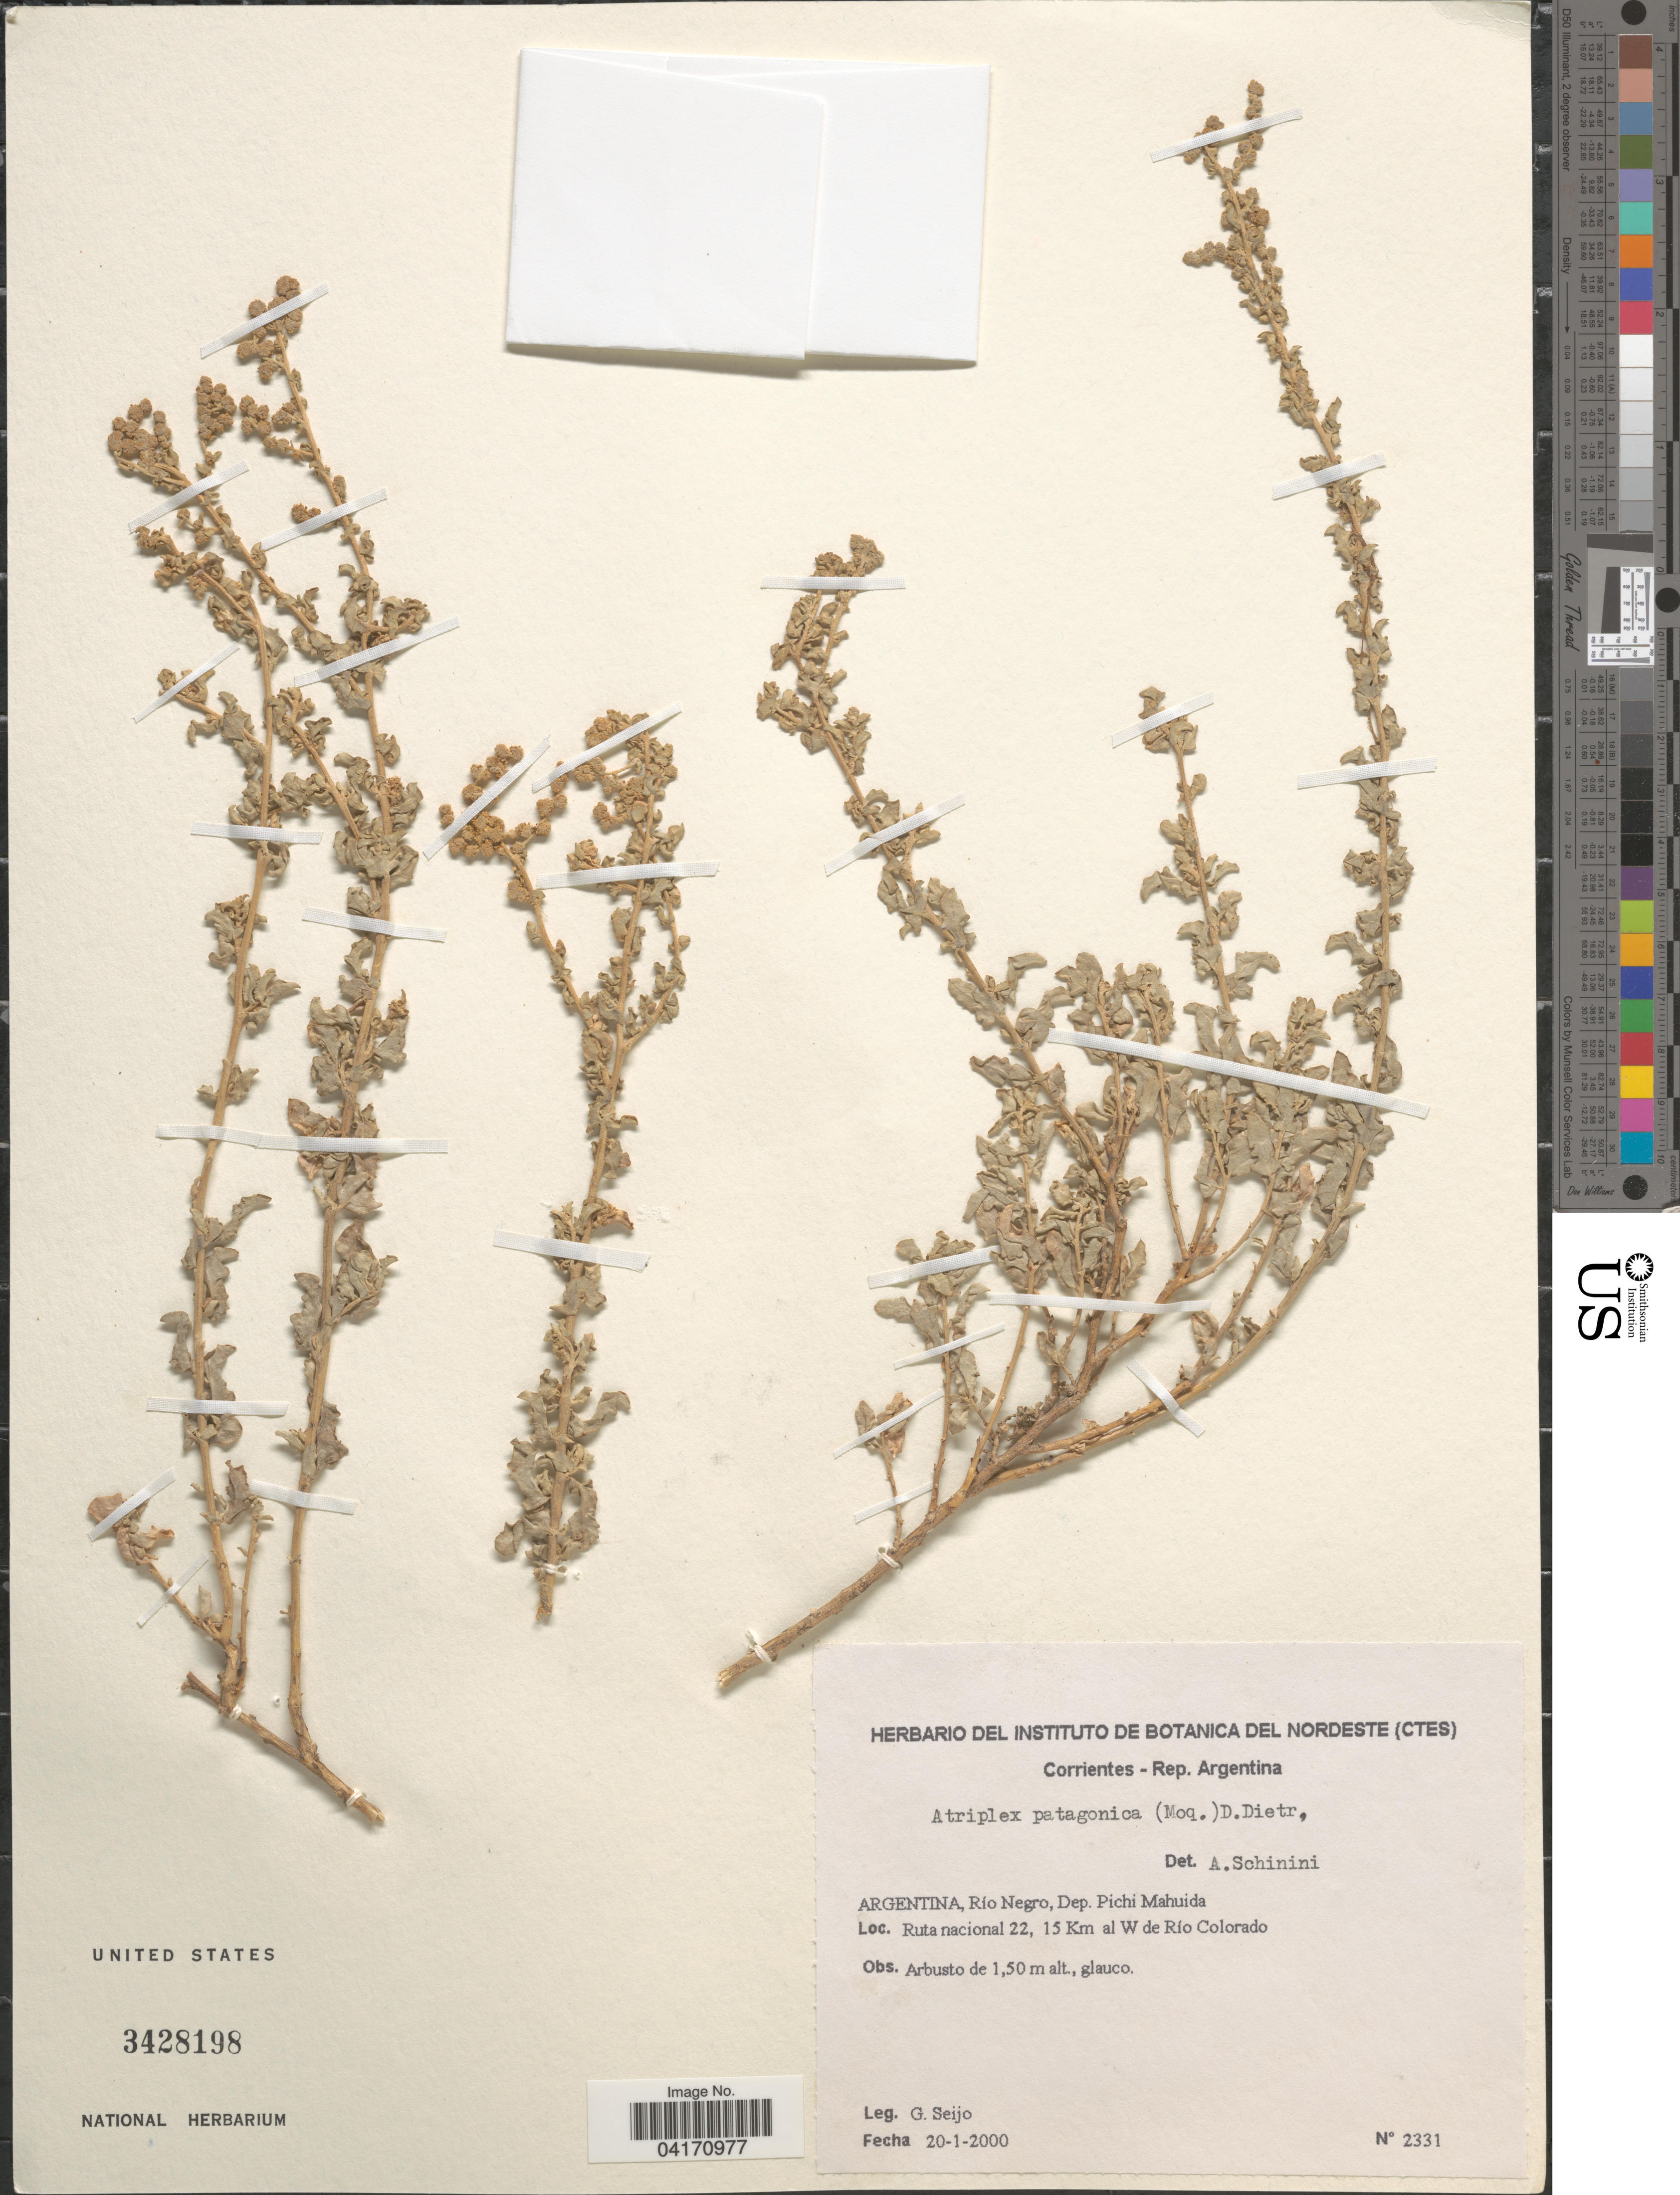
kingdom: Plantae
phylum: Tracheophyta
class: Magnoliopsida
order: Caryophyllales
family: Amaranthaceae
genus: Atriplex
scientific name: Atriplex patagonica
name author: (Moq.) D. Dietr.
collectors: G. Seijo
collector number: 2331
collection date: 2000-01-20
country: Argentina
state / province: Rio Negro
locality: Dep. Pichi Mahuida. Ruta nacional 22, 15 Km al W de Rio Colorado.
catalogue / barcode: US 3428198